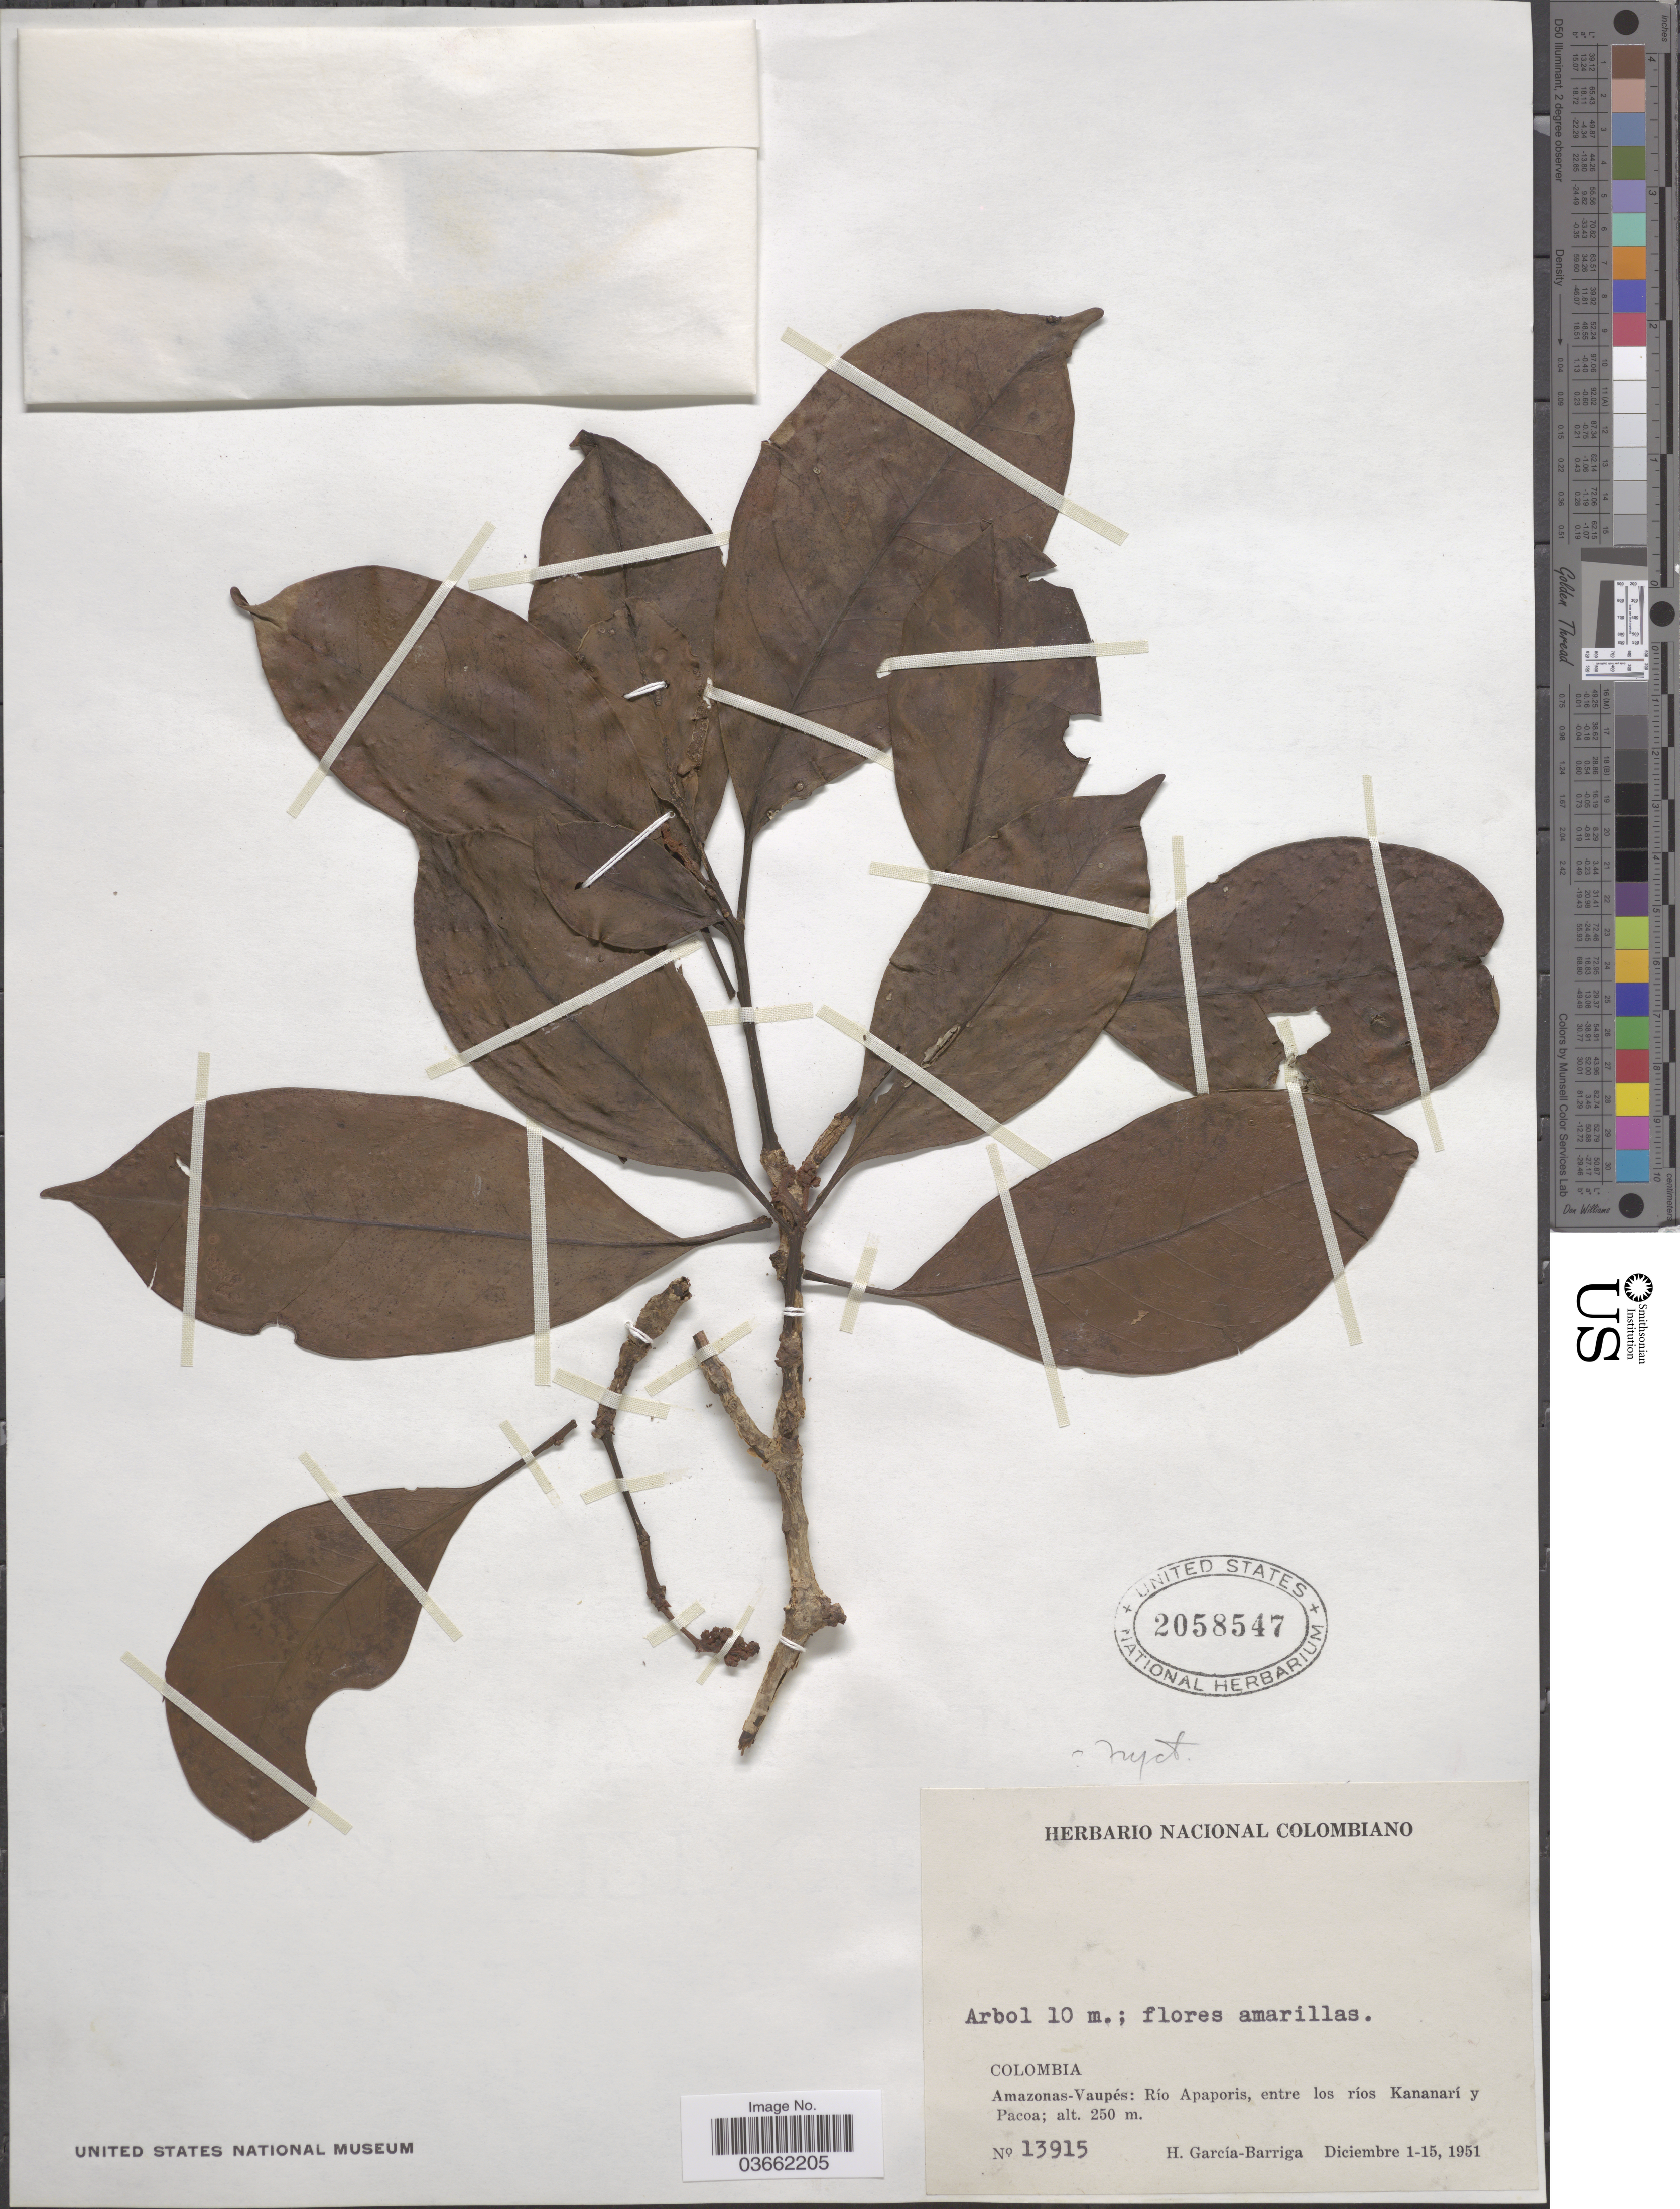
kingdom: Plantae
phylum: Tracheophyta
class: Magnoliopsida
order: Caryophyllales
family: Nyctaginaceae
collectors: H. García Barriga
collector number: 13915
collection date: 1951-12-01/1951-12-15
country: Colombia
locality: Amazonas-Vaupés: Río Apaporis, entre los ríos Kananarí y Pacoa.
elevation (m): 250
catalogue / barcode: US 2058547